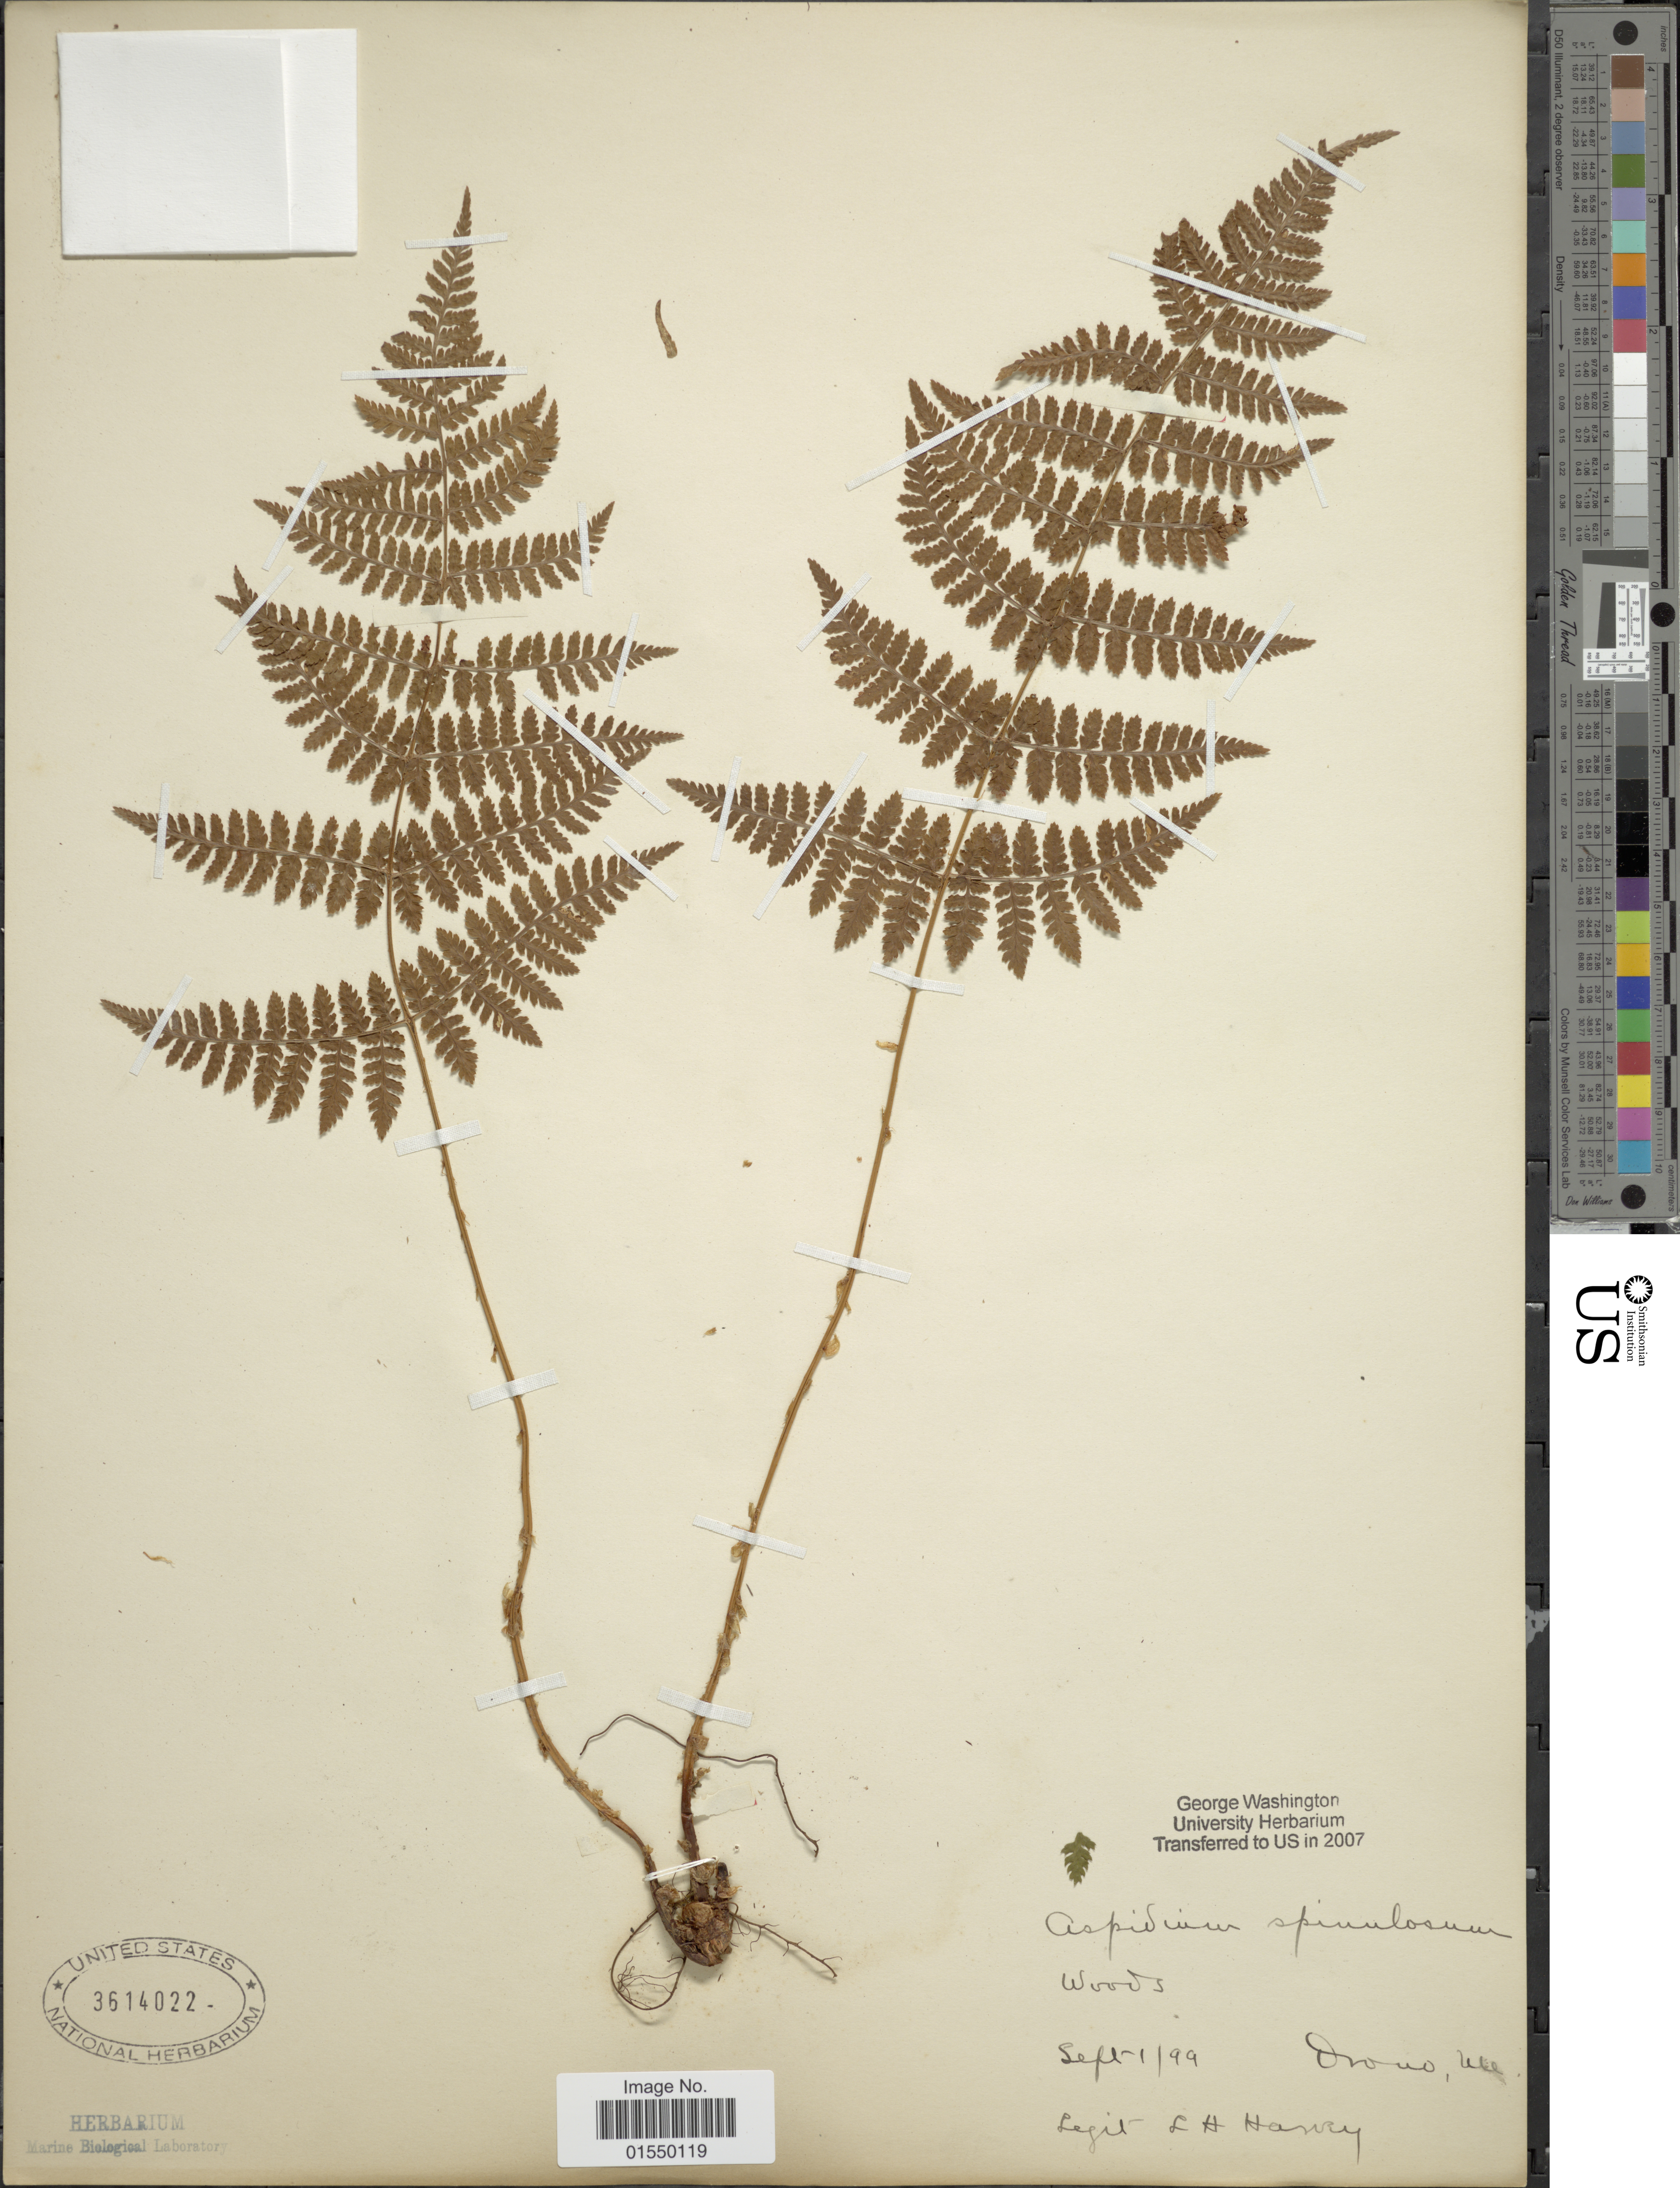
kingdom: Plantae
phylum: Tracheophyta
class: Polypodiopsida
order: Polypodiales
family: Dryopteridaceae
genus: Dryopteris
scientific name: Dryopteris carthusiana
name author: (Villars) H.P. Fuchs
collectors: L. H. Harvey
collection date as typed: Transcribed d/m/y: 1/9/99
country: United States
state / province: Maine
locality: Orono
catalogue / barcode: US 3614022